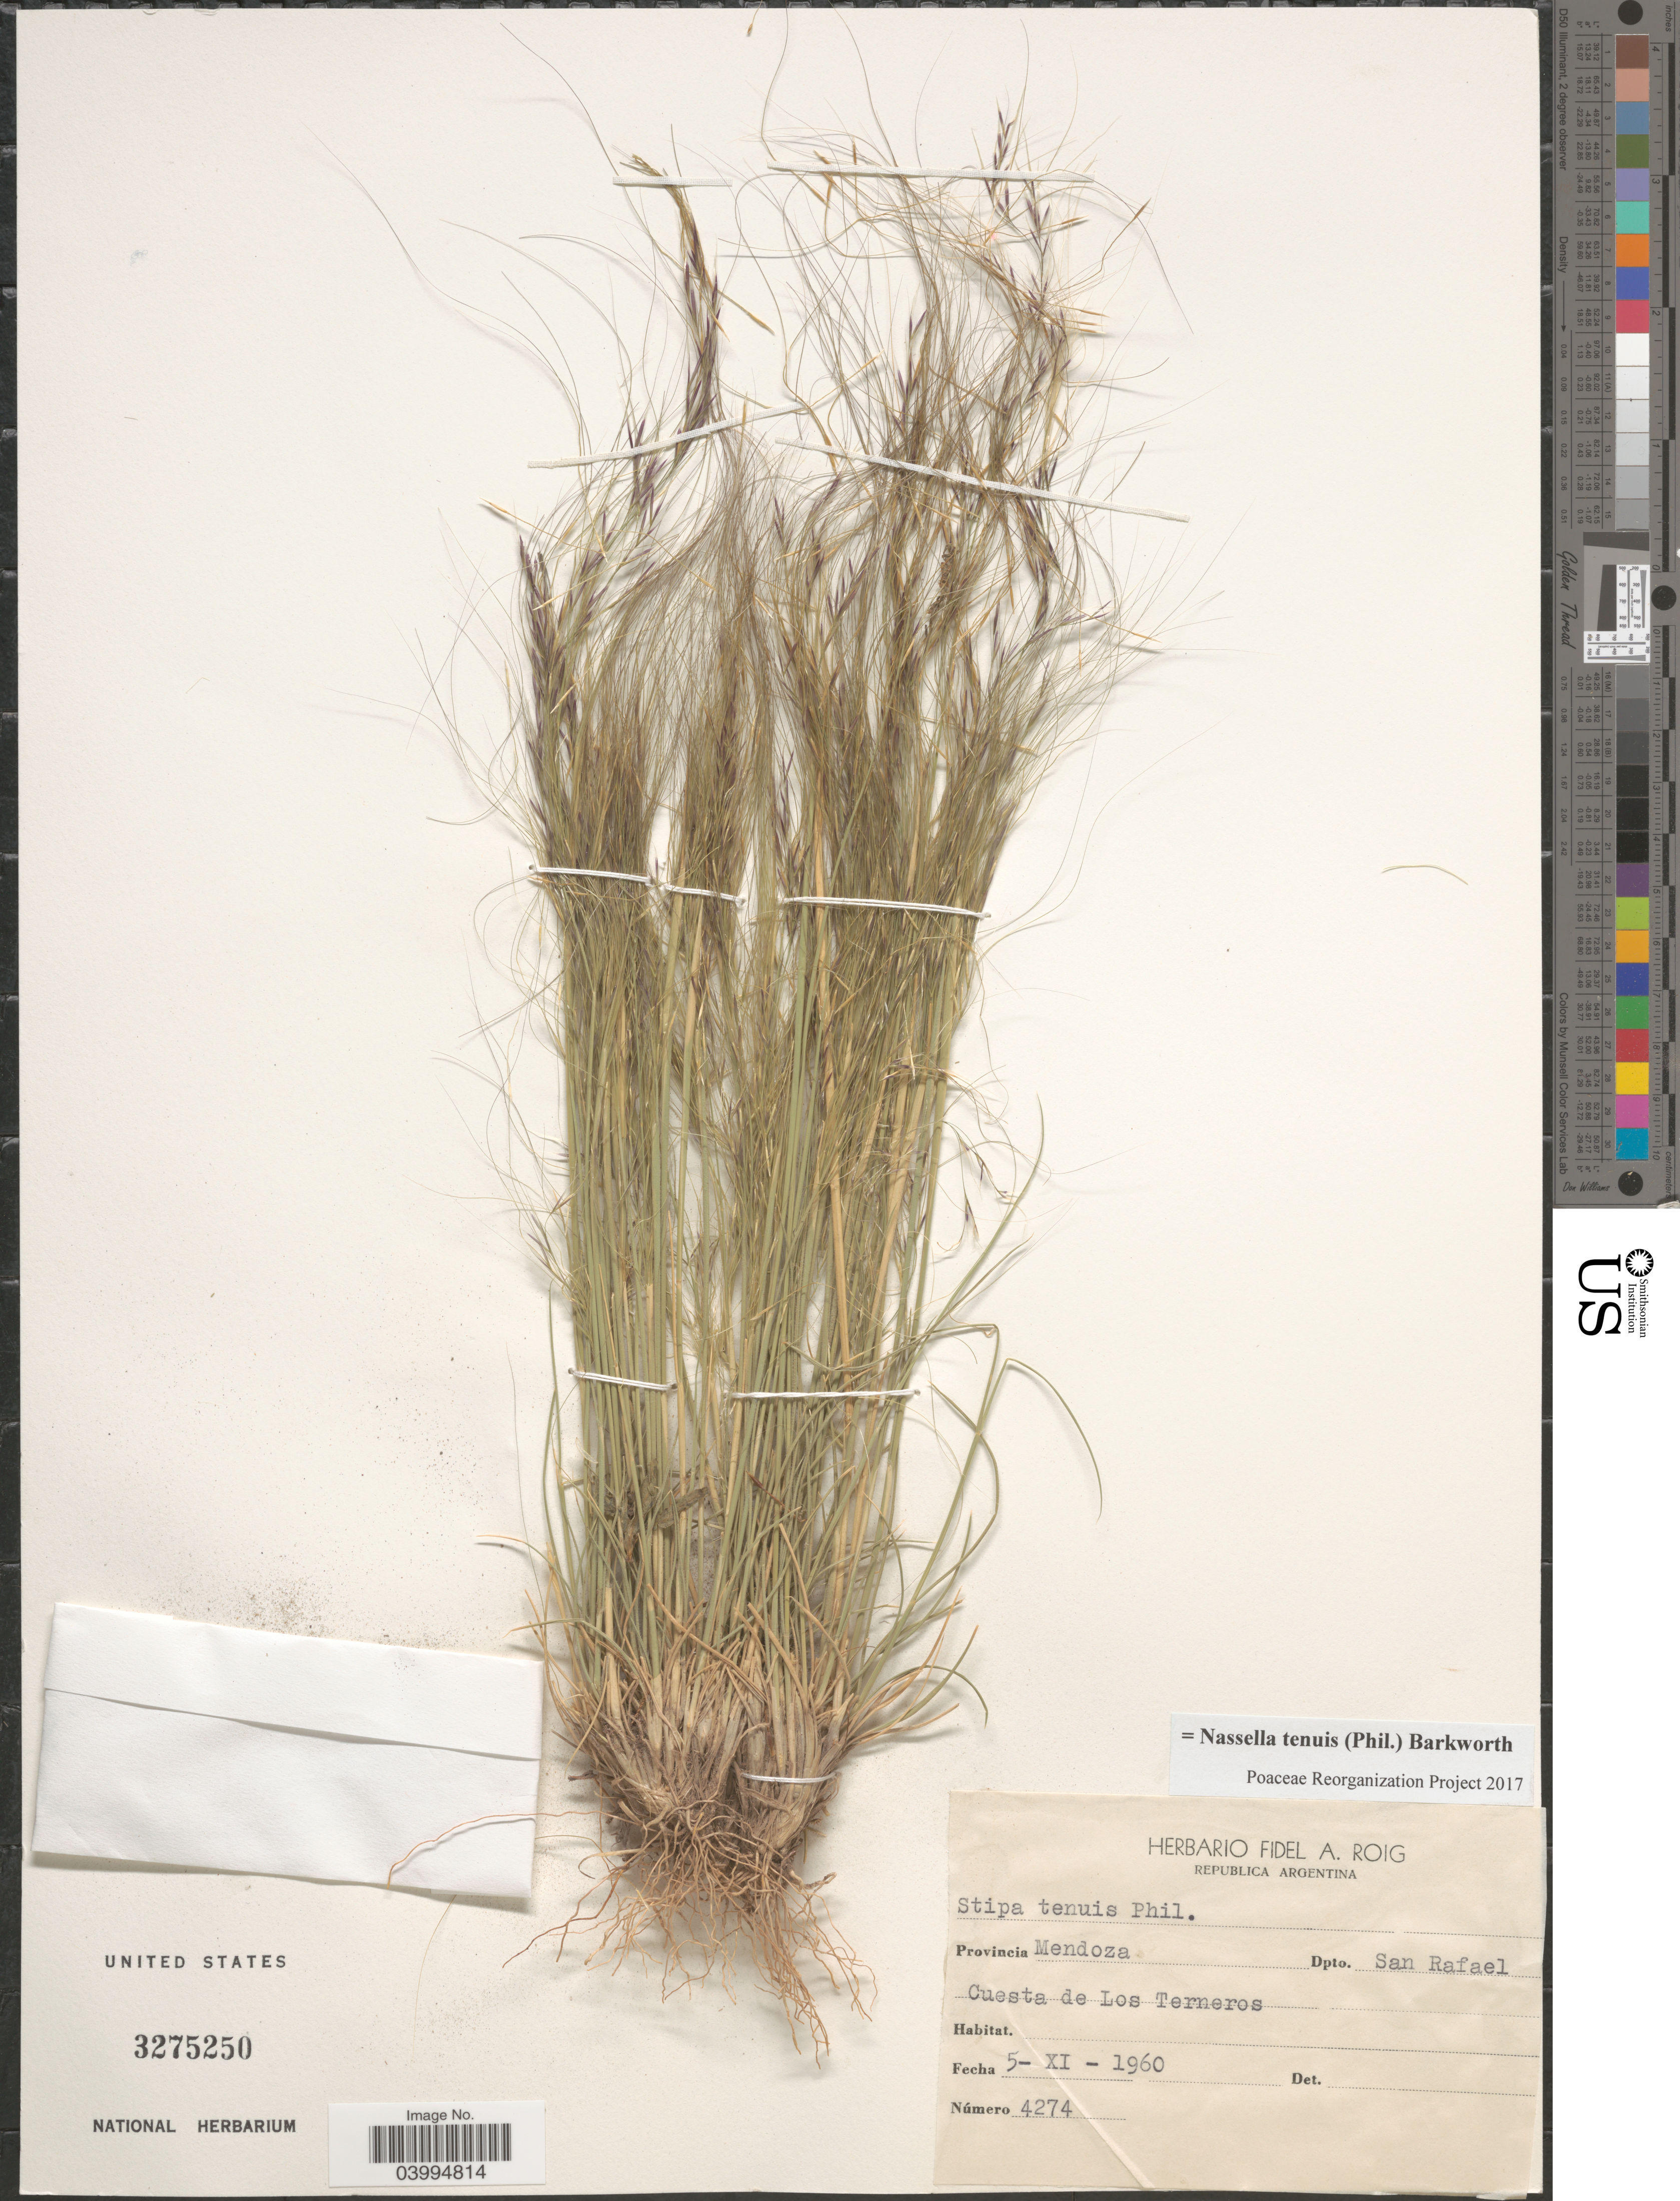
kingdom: Plantae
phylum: Tracheophyta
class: Liliopsida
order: Poales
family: Poaceae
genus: Nassella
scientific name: Nassella tenuis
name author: (Phil.) Barkworth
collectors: Ex Herb. Fidel A. Roig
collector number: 4274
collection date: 1960-11-05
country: Argentina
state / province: Mendoza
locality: Dpto. San Rafael. Cuesta de Los Terneros.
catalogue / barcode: US 3275250